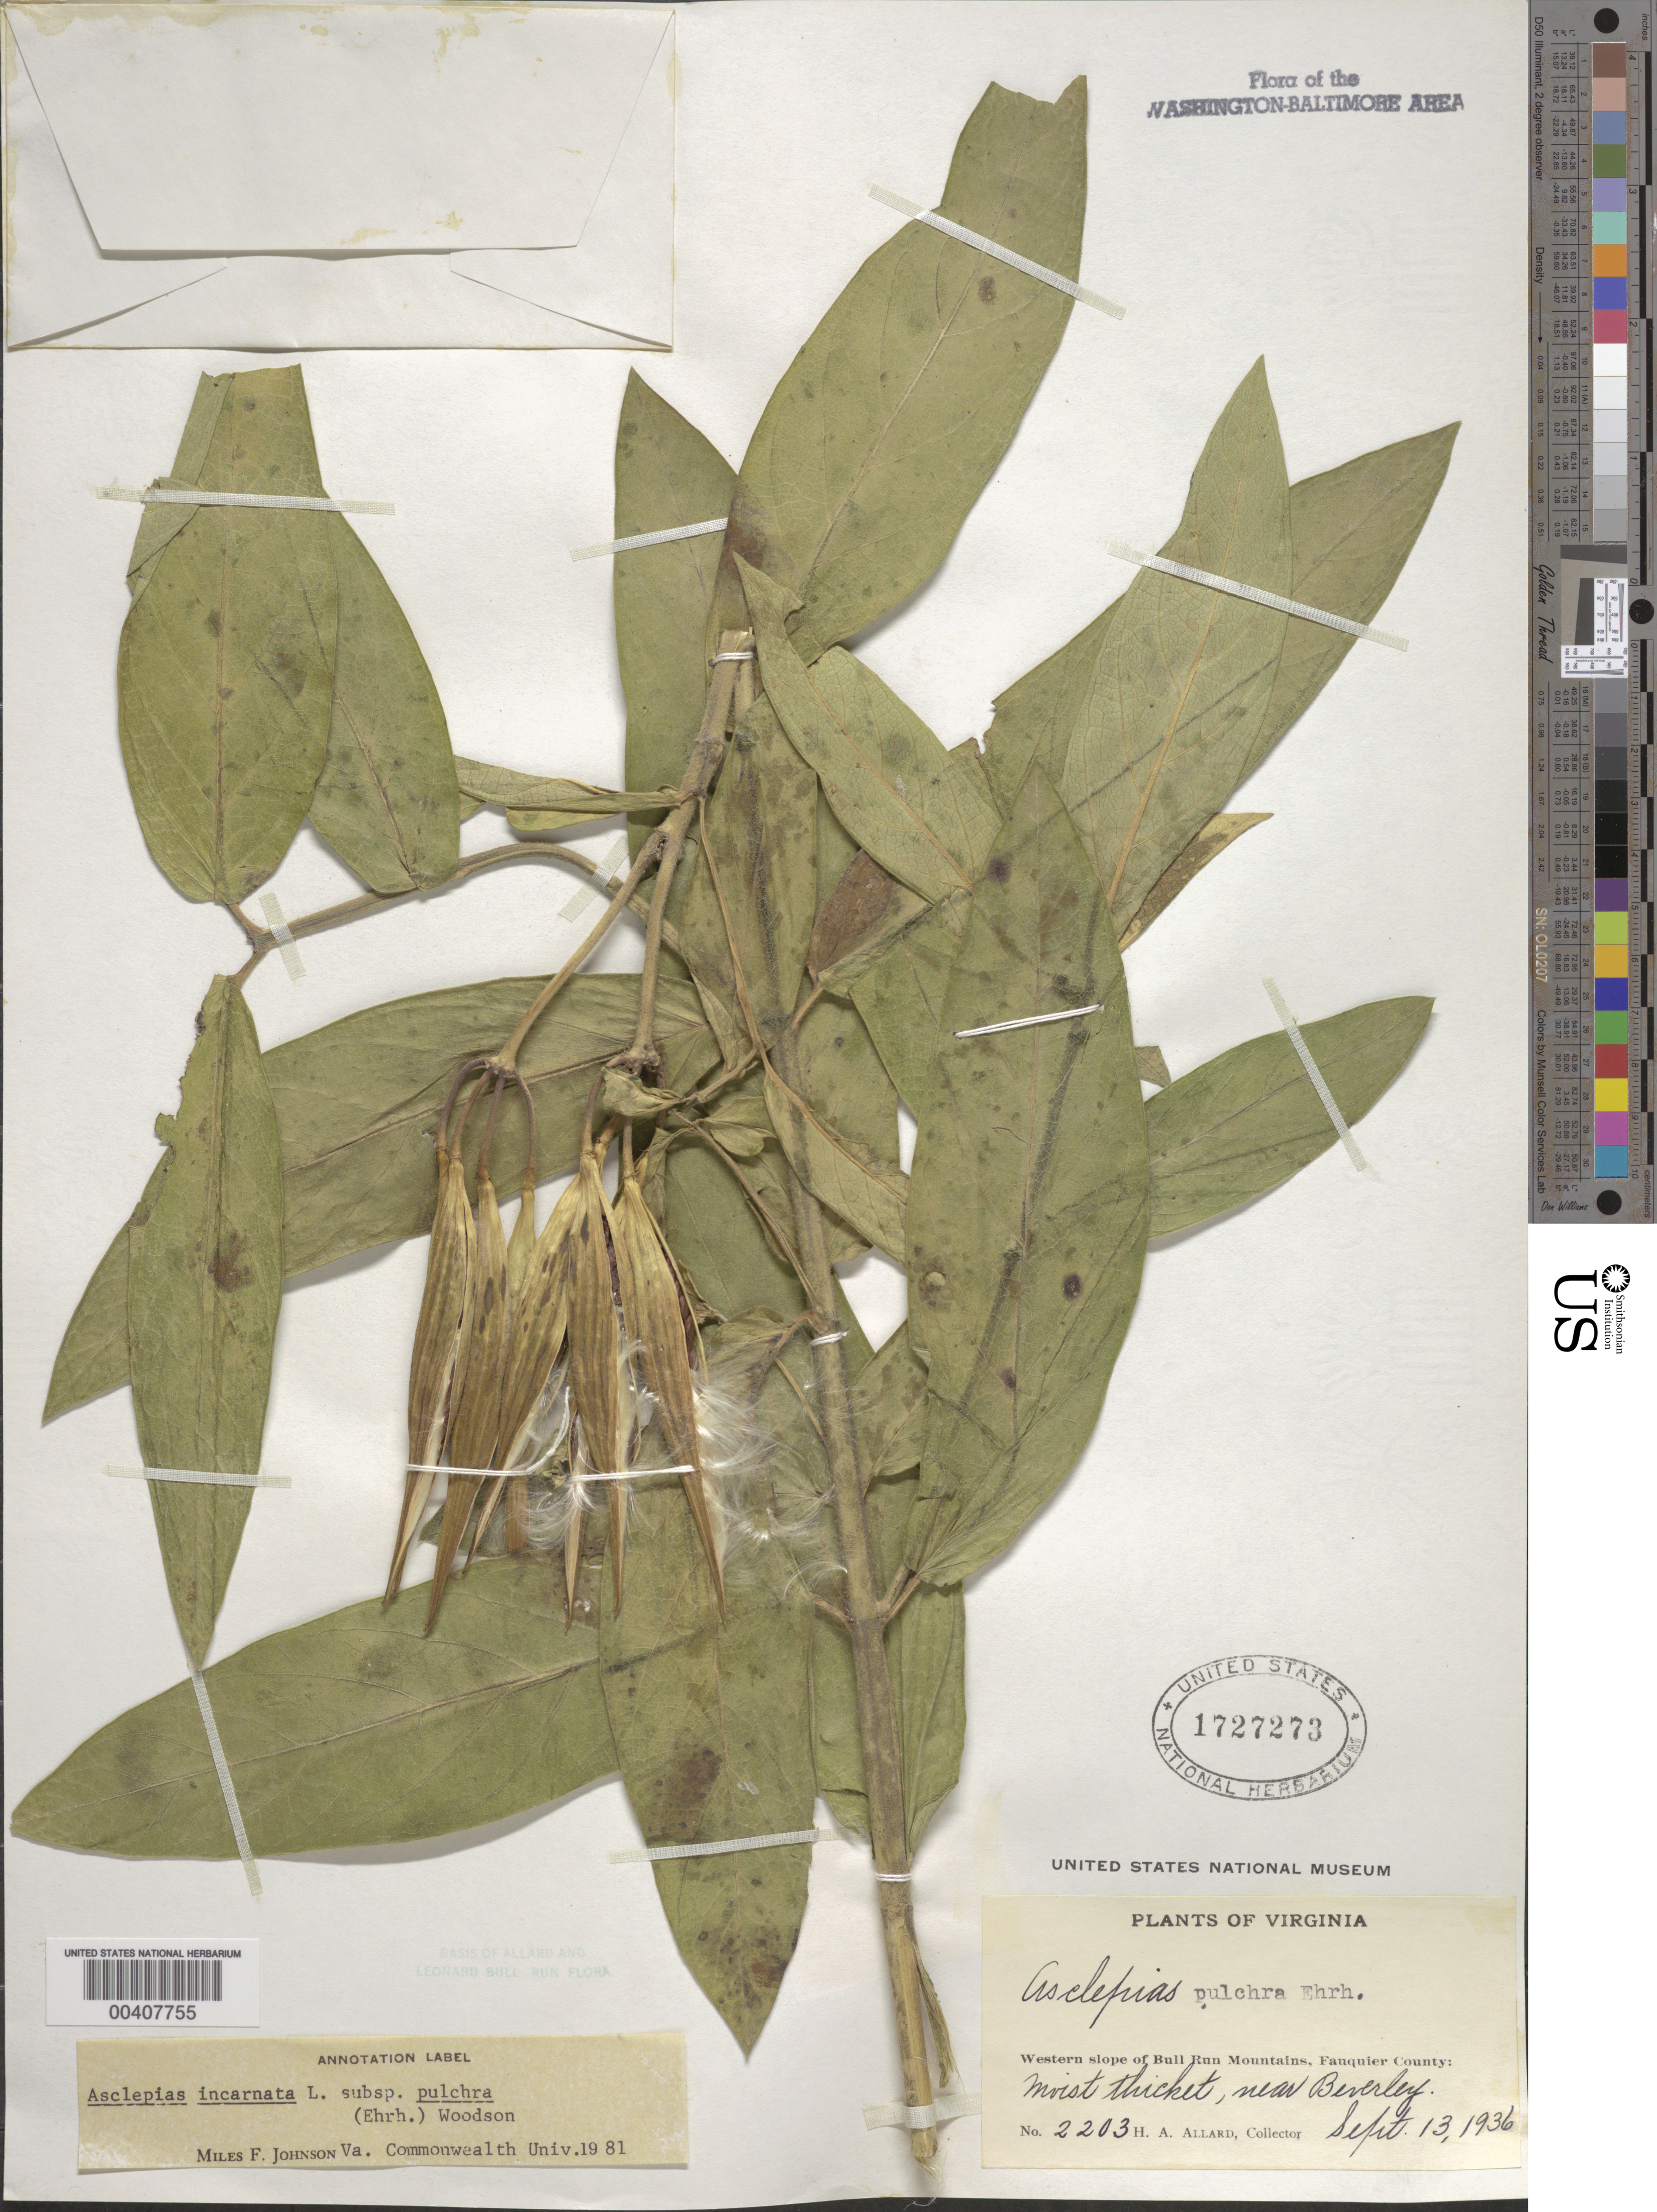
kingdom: Plantae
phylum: Tracheophyta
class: Magnoliopsida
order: Gentianales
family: Apocynaceae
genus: Asclepias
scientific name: Asclepias incarnata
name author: L.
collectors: H. A. Allard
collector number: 2203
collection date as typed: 13 Sep 1936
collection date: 1936-09-13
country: United States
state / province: Virginia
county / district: Fauquier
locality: Beverley Area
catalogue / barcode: US 1727273